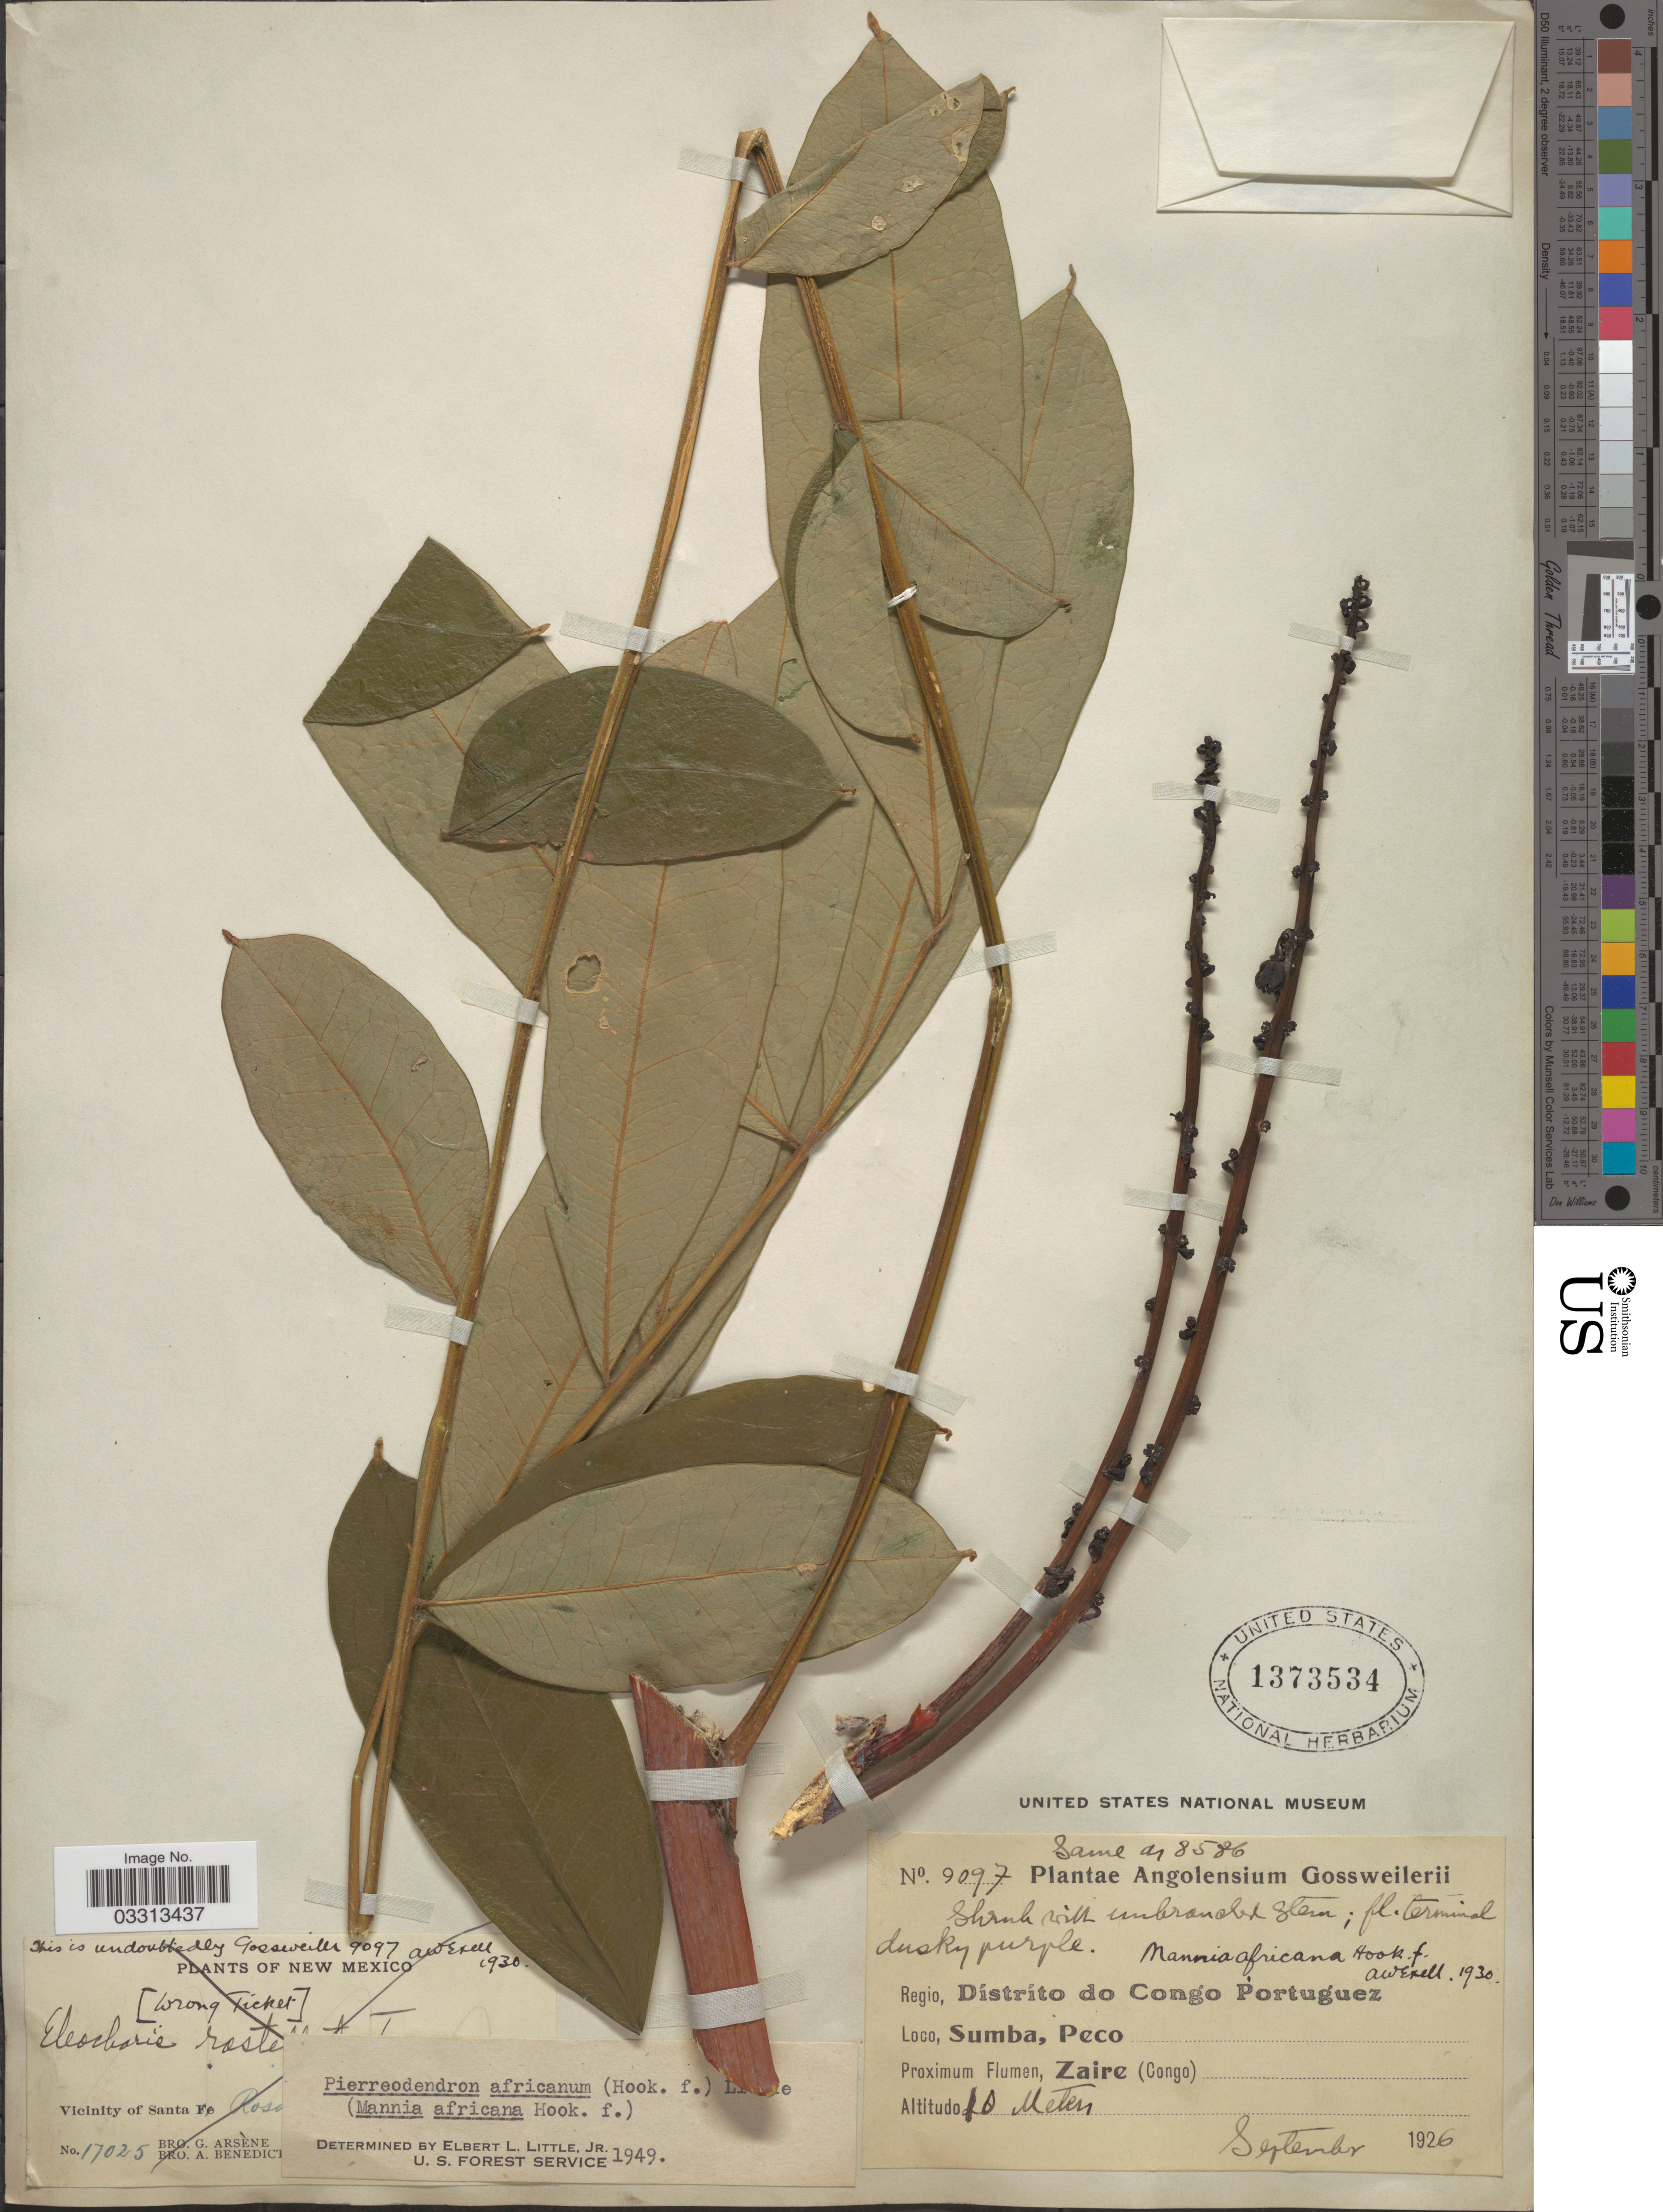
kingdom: Plantae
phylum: Tracheophyta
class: Magnoliopsida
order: Sapindales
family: Simaroubaceae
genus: Pierreodendron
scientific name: Pierreodendron africanum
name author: (Hook. f.) Little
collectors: -. Gossweiler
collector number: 9097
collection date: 1926-09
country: Angola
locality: Regio, Dístríto de Congo Portuguez. Sumba, Peco. Zaire (Congo).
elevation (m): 10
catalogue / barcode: US 1373534